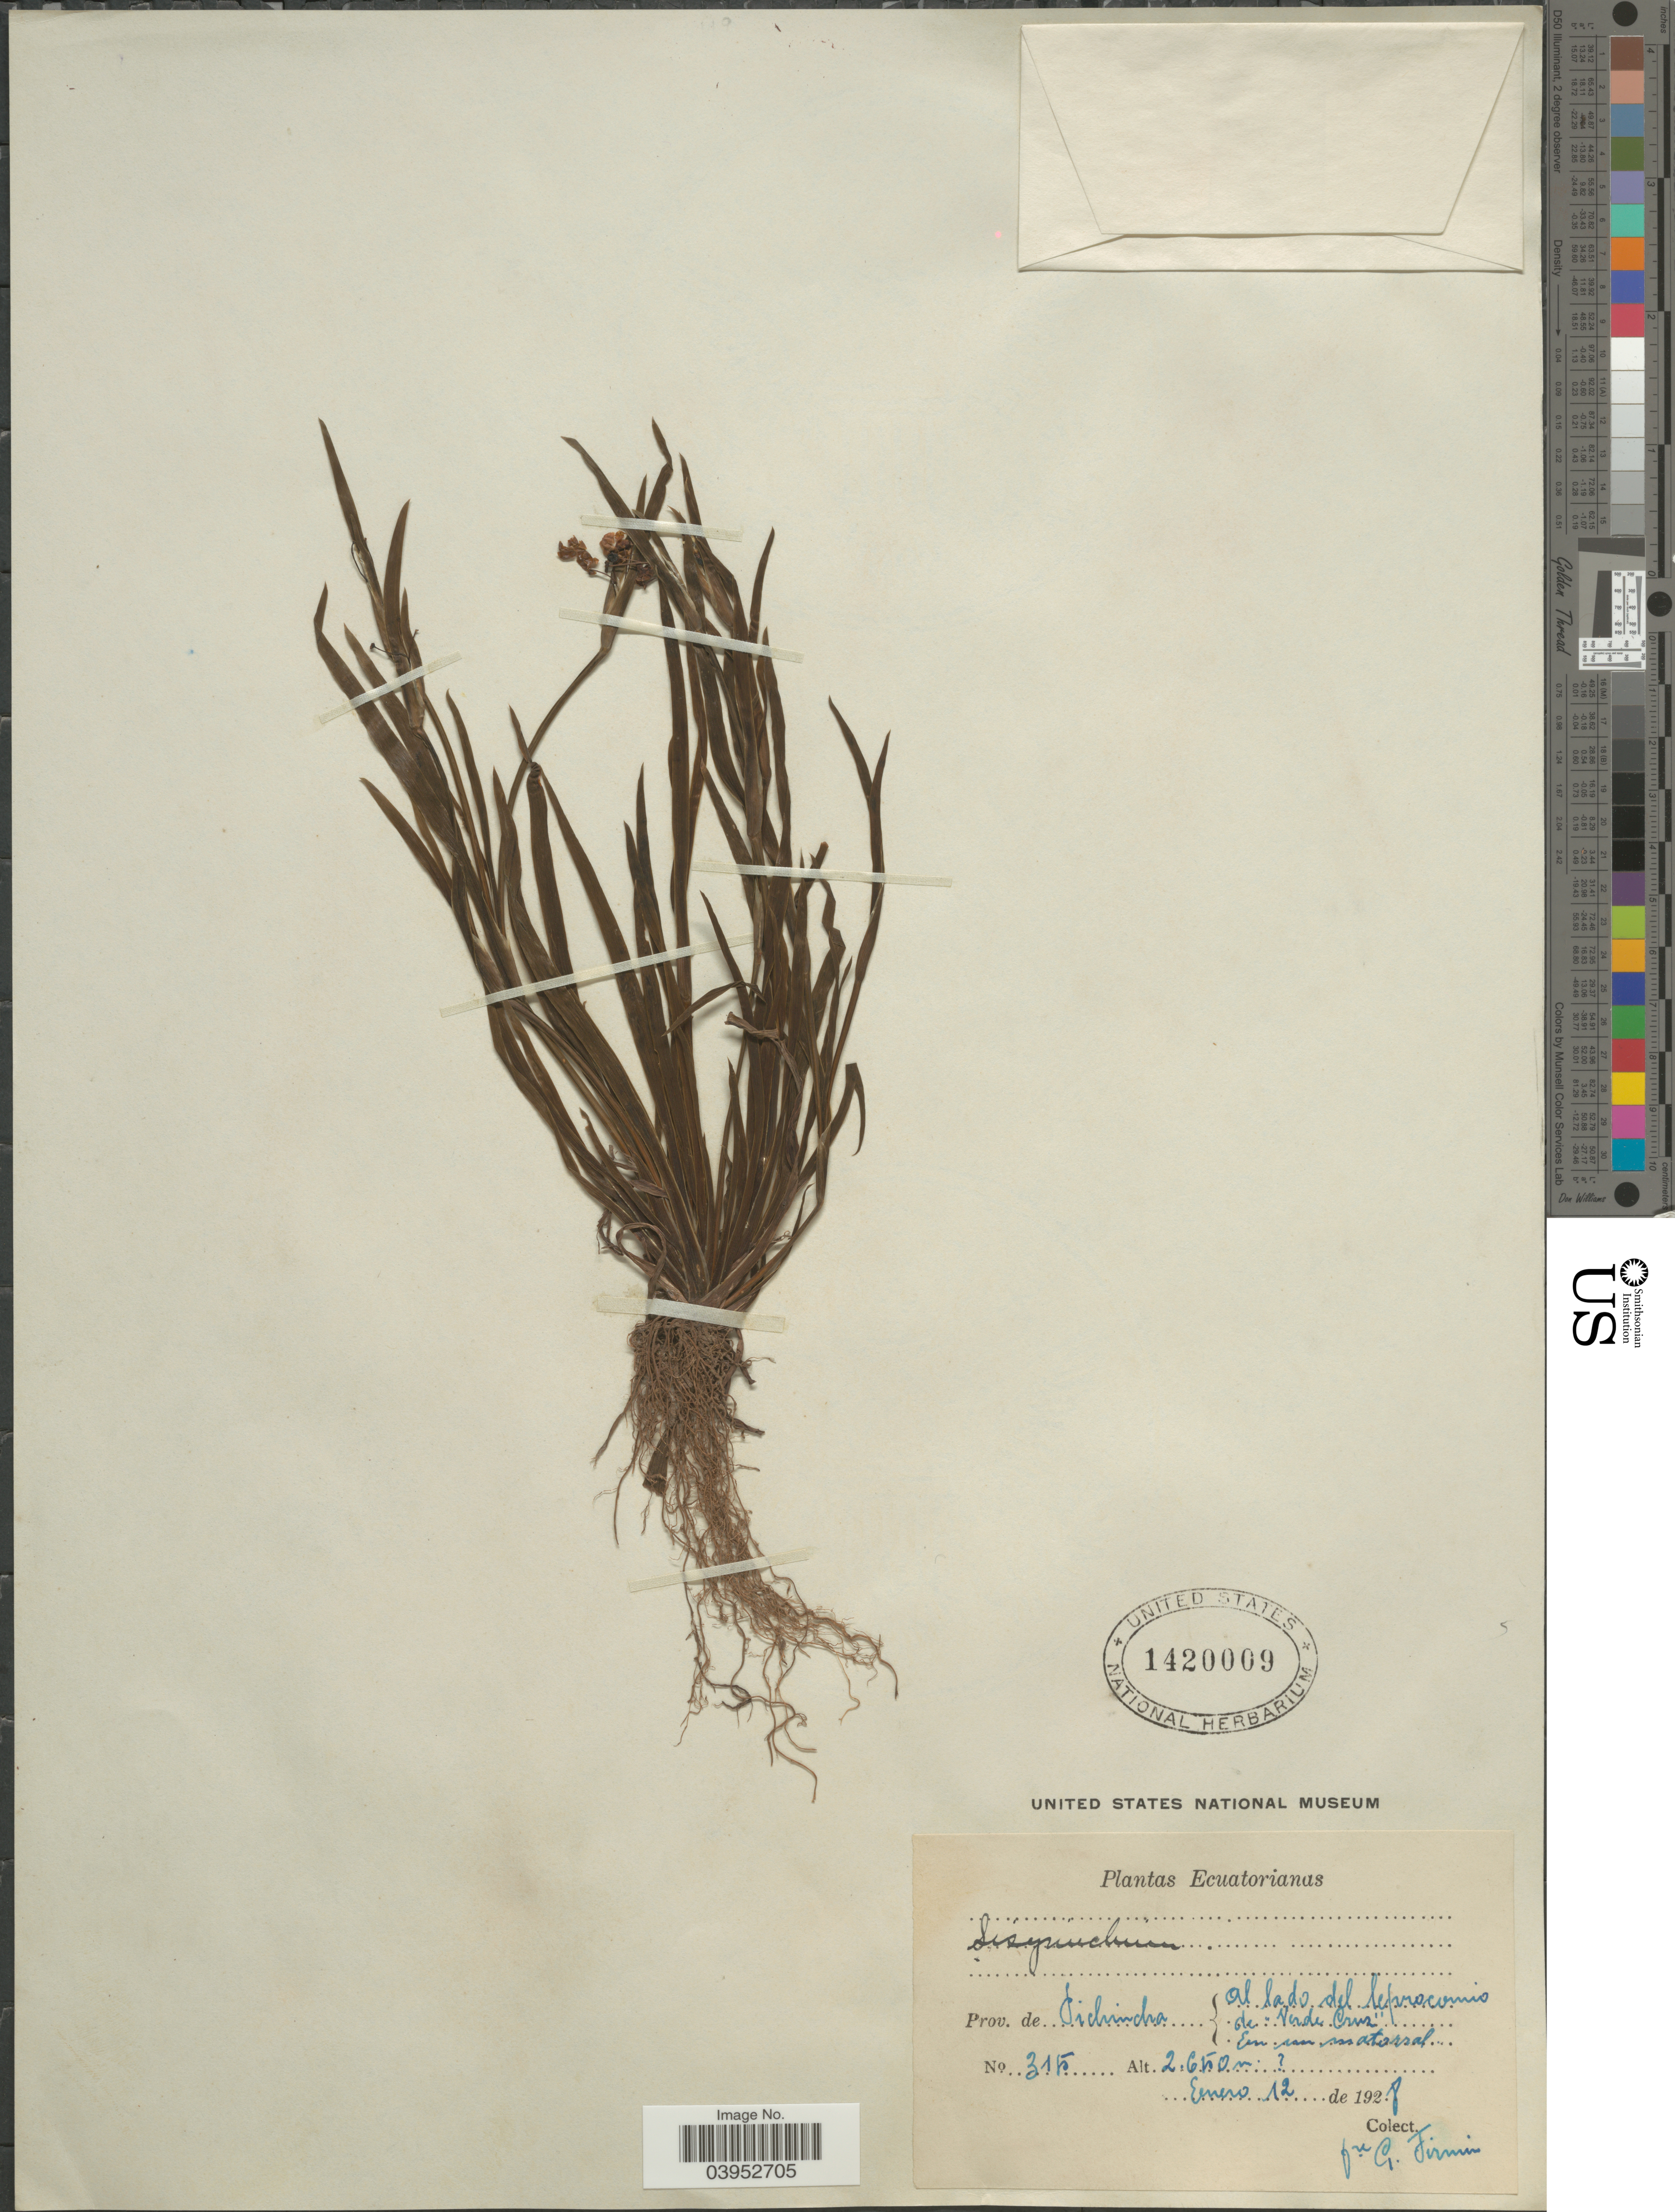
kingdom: Plantae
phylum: Tracheophyta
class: Liliopsida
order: Asparagales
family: Iridaceae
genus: Sisyrinchium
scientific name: Sisyrinchium sp.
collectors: G. Firmin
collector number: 315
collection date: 1928-01-12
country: Ecuador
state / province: Pichincha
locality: Al lado del leprocomio de 'Verde Cruz'.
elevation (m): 2650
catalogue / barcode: US 1420009